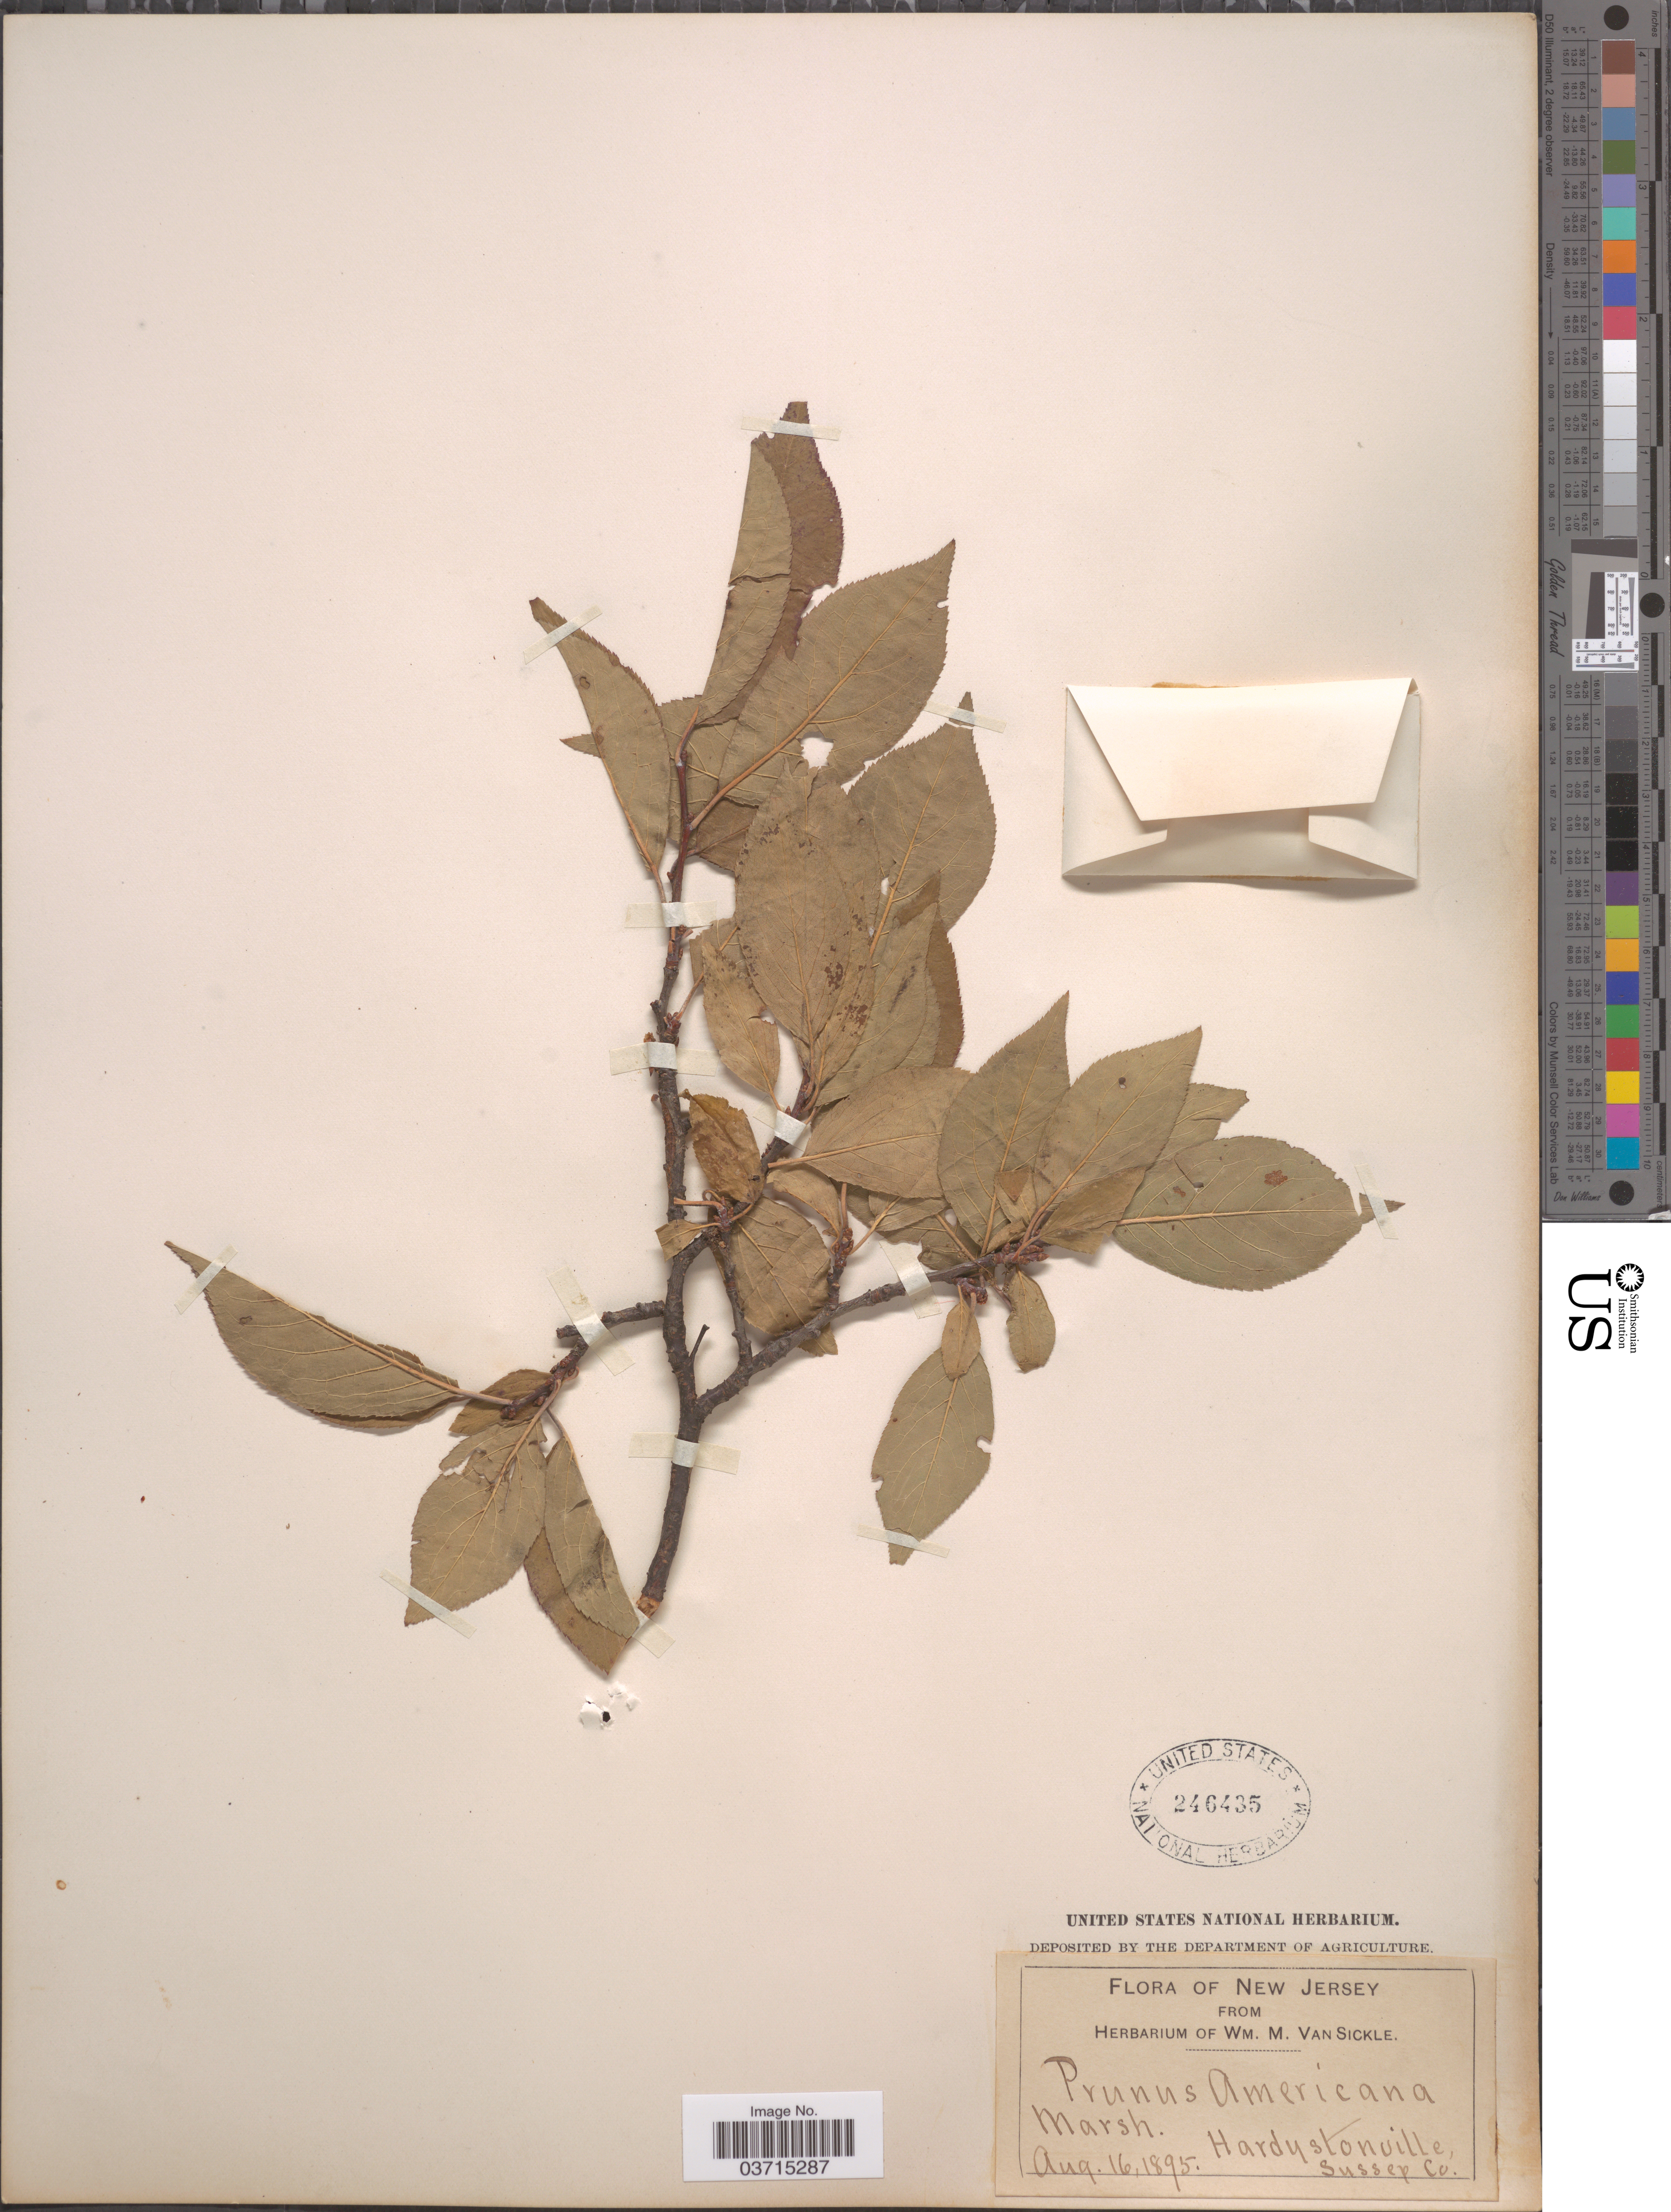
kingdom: Plantae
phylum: Tracheophyta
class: Magnoliopsida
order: Rosales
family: Rosaceae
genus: Prunus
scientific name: Prunus americana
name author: Marshall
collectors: ex herb. Wm. M. Van Sickle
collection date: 1895-08-16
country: United States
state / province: New Jersey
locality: Hardystonville, Sussex Co.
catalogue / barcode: US 246435